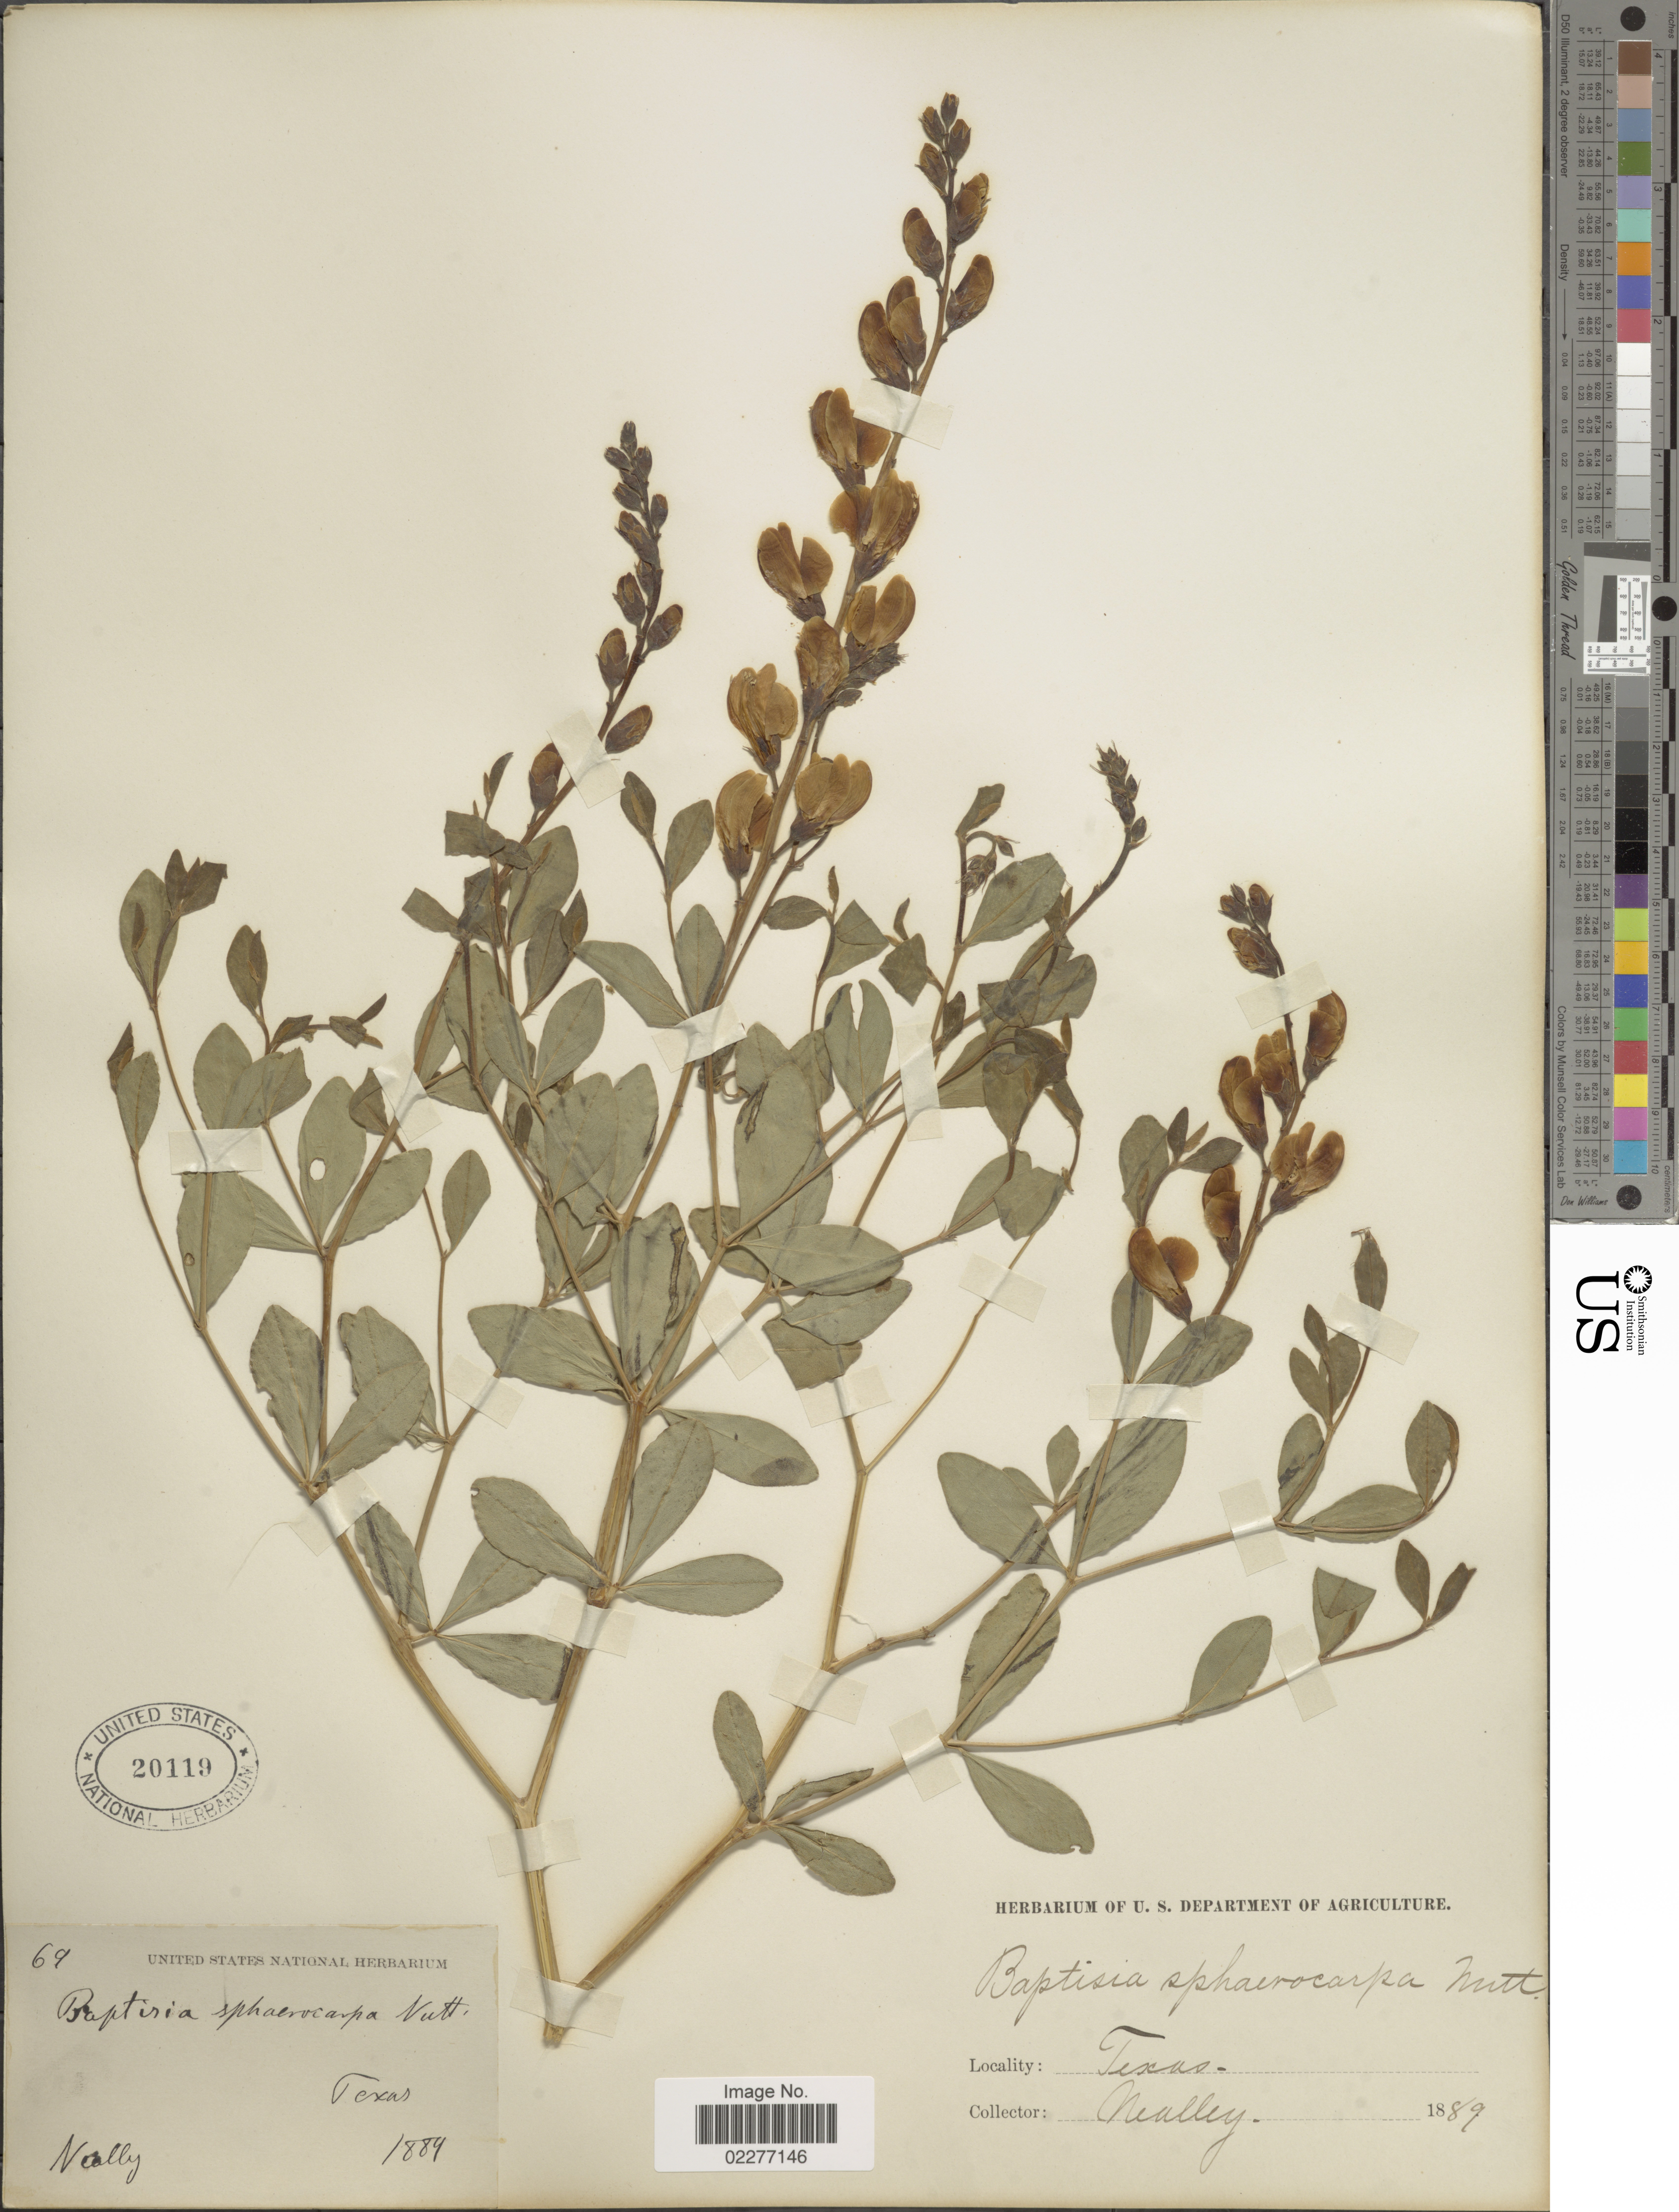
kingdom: Plantae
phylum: Tracheophyta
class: Magnoliopsida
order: Fabales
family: Fabaceae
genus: Baptisia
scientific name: Baptisia viridis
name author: Larisey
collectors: Nealley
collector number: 69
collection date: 1889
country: United States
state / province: Texas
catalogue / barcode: US 20119